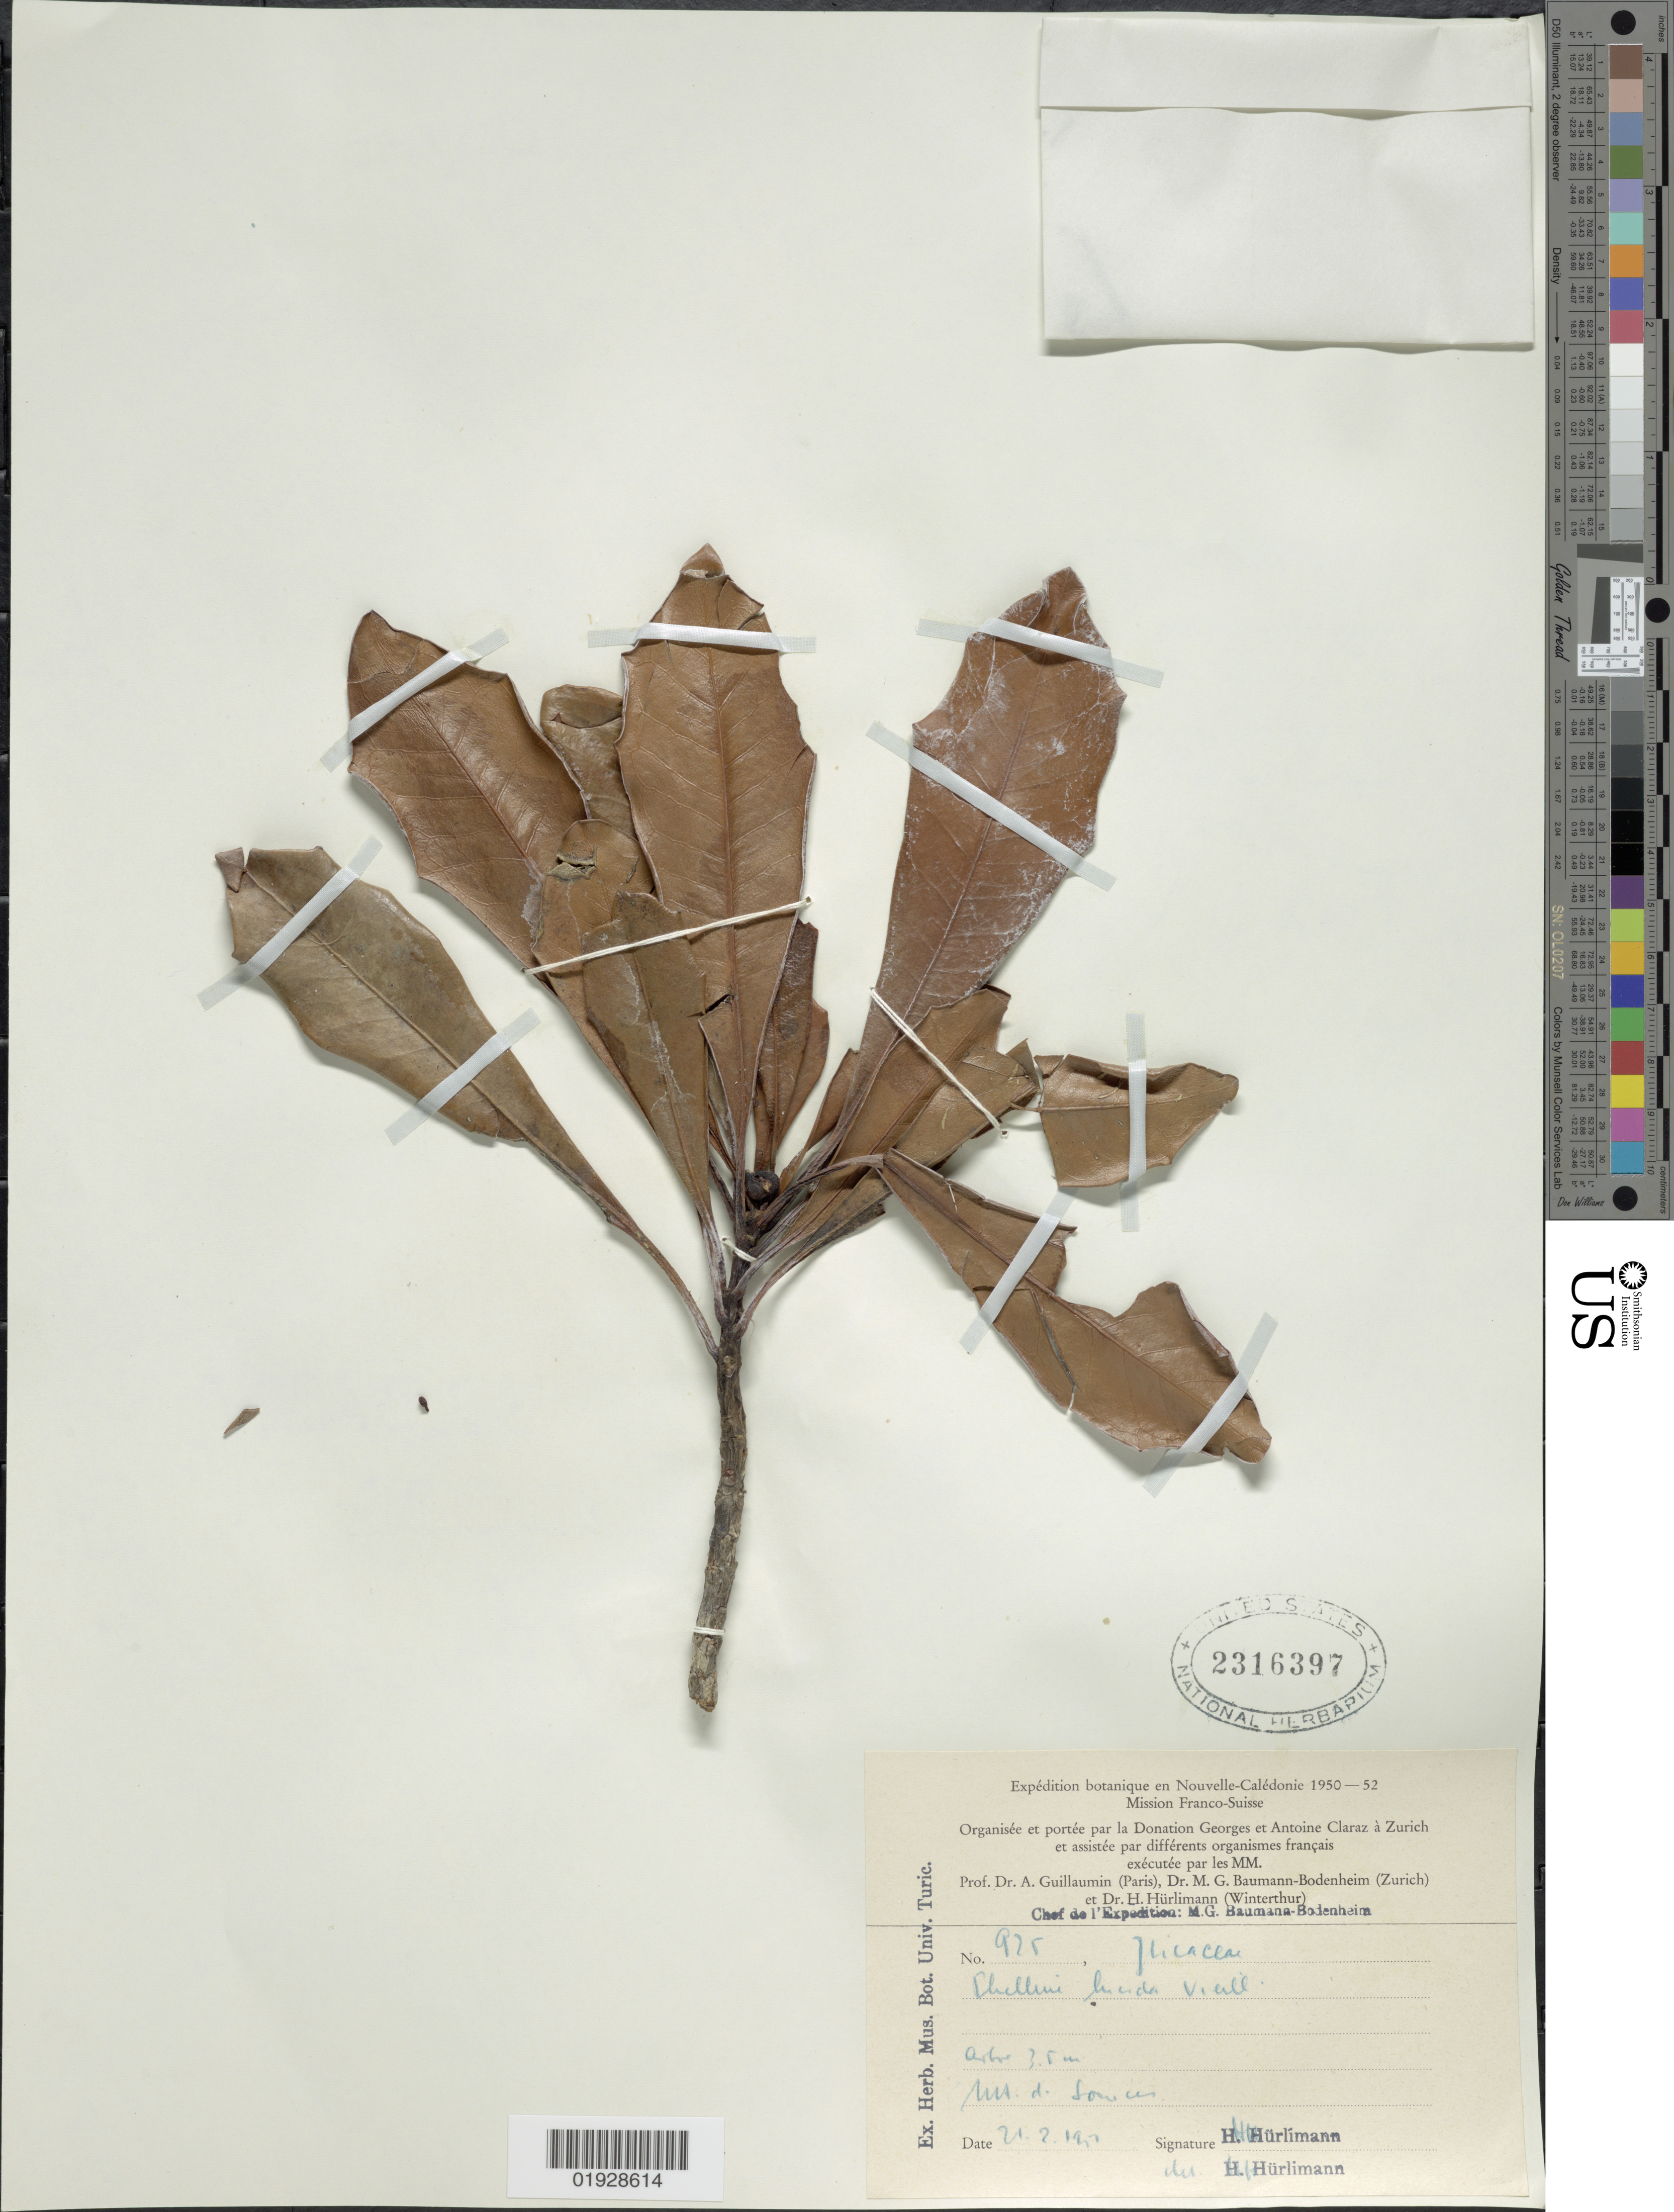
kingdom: Plantae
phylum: Tracheophyta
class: Magnoliopsida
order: Asterales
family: Phellinaceae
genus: Phelline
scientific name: Phelline lucida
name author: Vieill. ex Baill.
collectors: H. Hürlimann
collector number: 925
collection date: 1951-02-21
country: New Caledonia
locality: Mt. d. Sources [interpreted]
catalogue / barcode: US 2316397